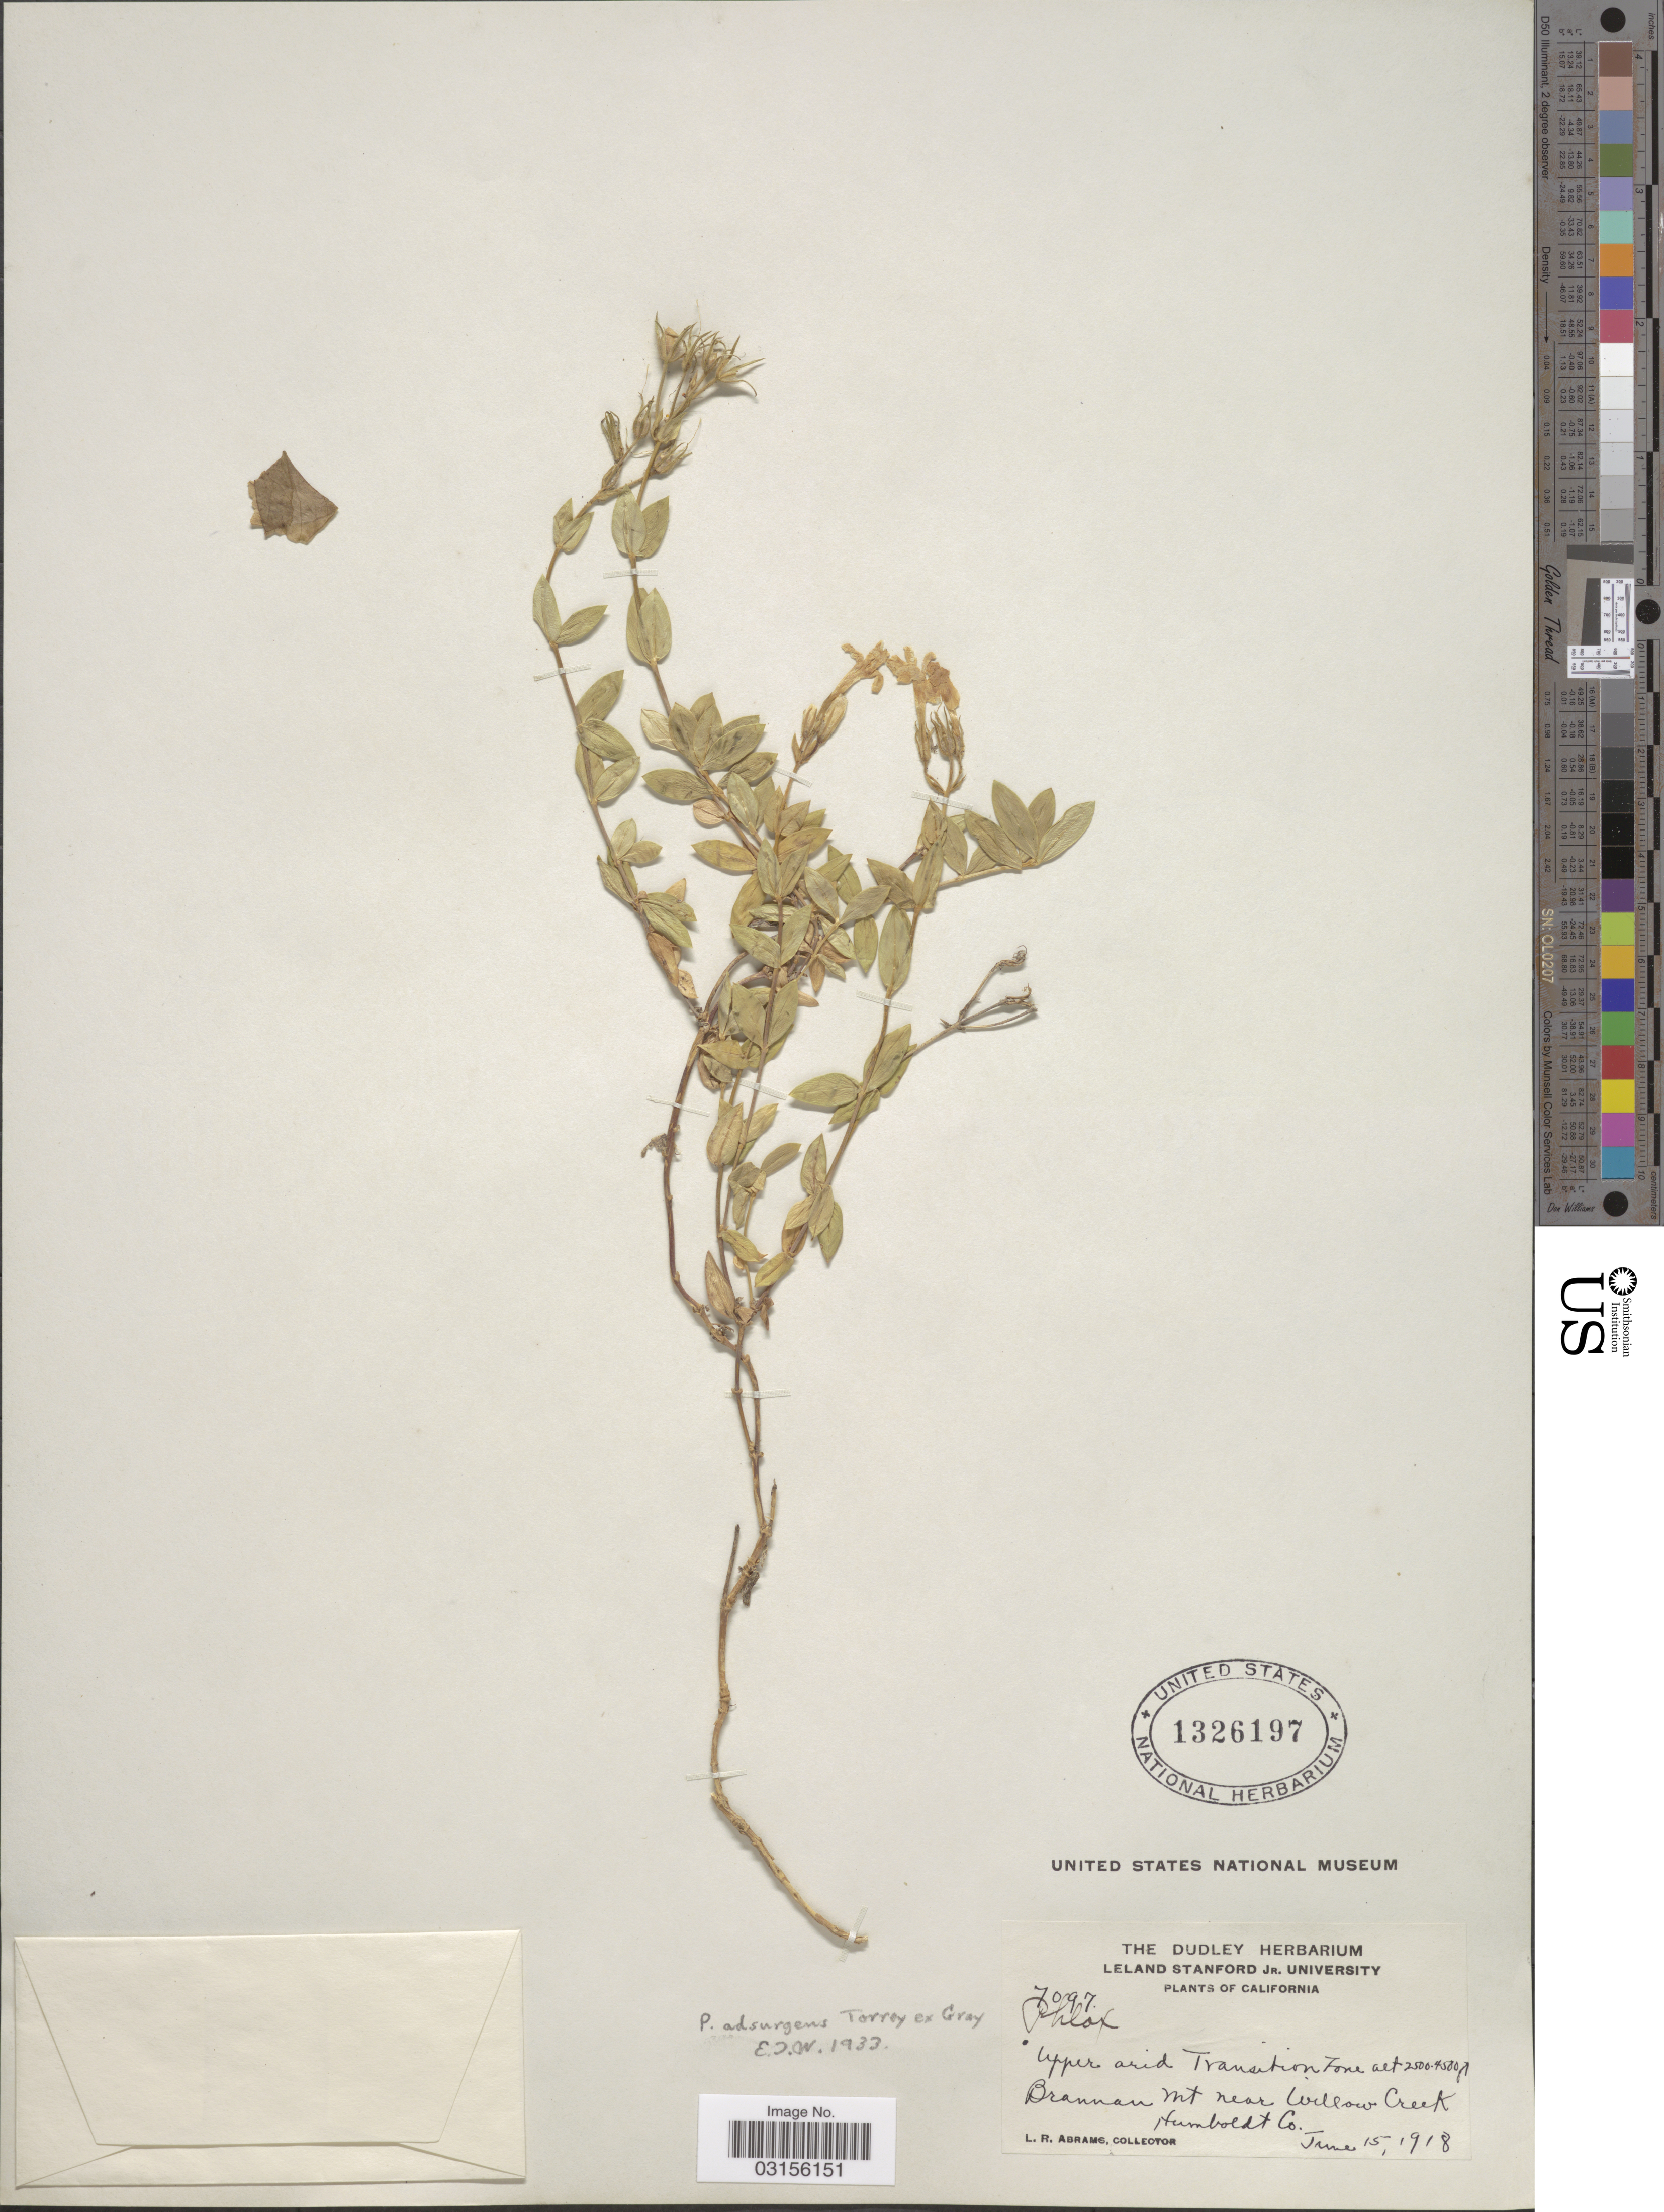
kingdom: Plantae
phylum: Tracheophyta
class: Magnoliopsida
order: Ericales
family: Polemoniaceae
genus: Phlox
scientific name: Phlox adsurgens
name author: Torr. ex A. Gray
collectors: L. Abrams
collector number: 7097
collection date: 1918-06-15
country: United States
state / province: California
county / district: Humboldt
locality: Upper arid Transition Zone. Brannan Mt near Willow Creek. Humboldt Co.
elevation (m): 762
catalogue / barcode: US 1326197